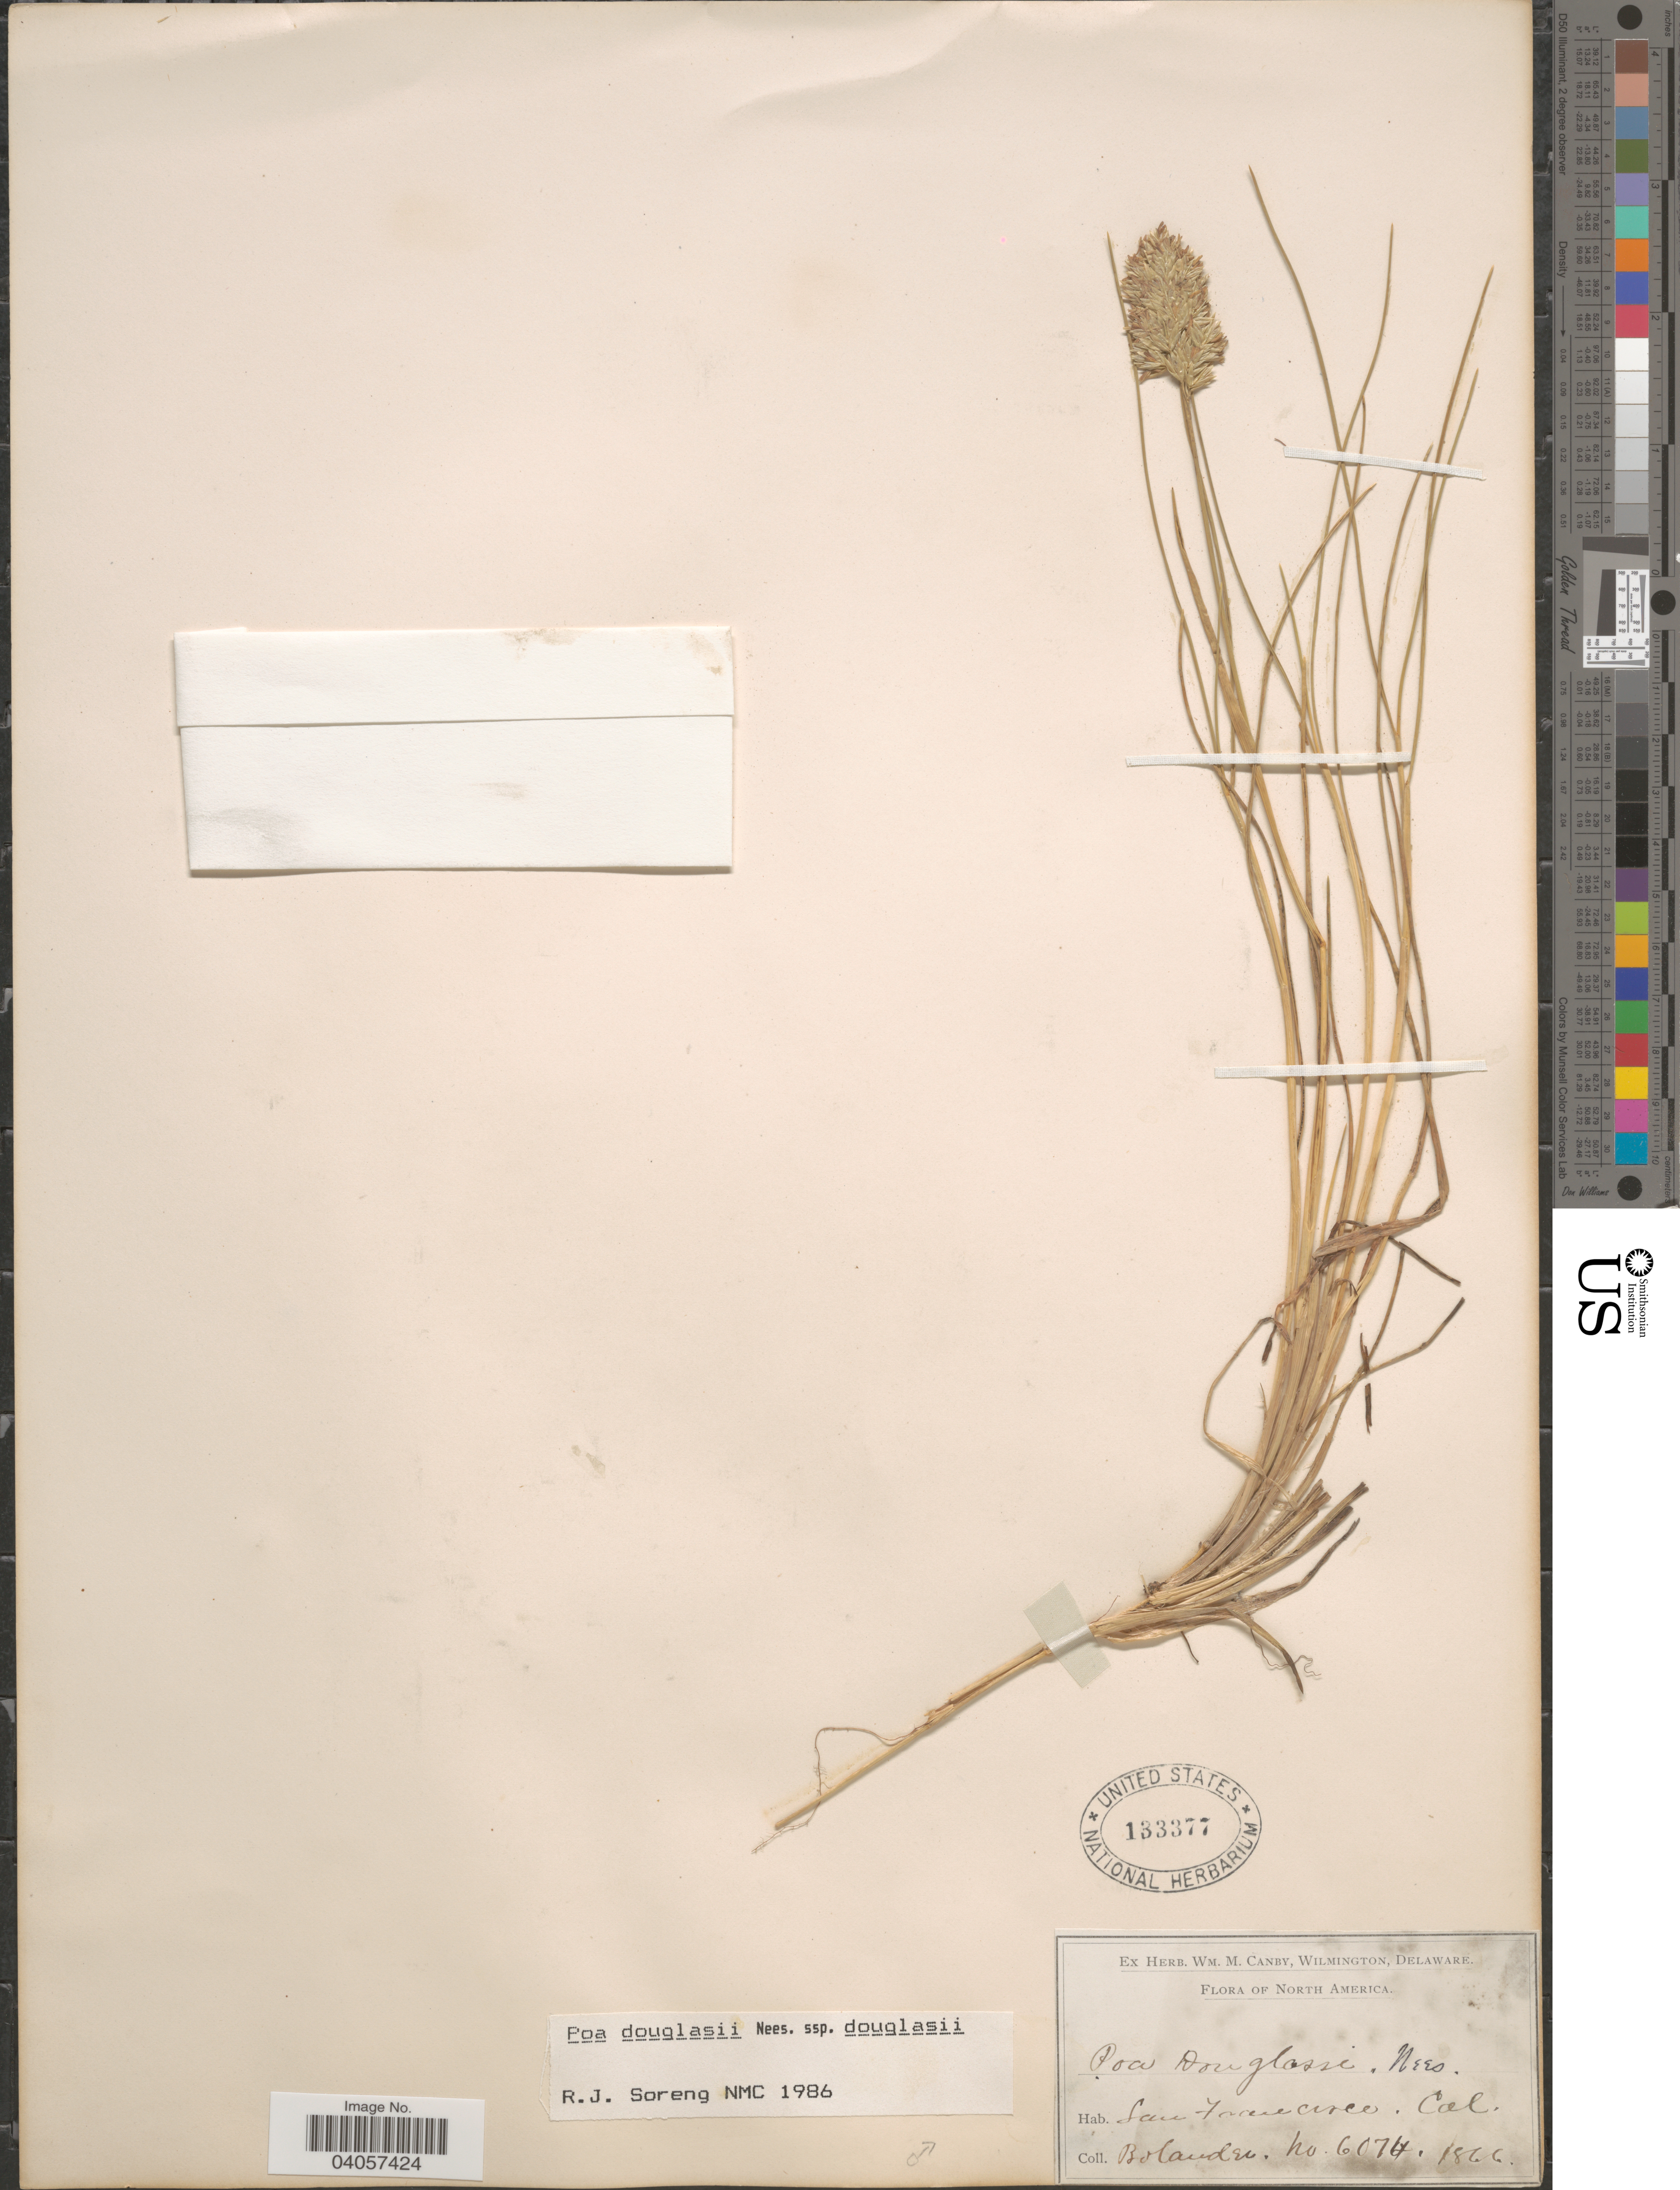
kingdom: Plantae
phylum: Tracheophyta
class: Liliopsida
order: Poales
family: Poaceae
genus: Poa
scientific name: Poa douglasii subsp. douglasii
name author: Nees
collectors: -. Bolander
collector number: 6074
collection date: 1866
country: United States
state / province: California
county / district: San Francisco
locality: San Francisco.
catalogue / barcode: US 133377